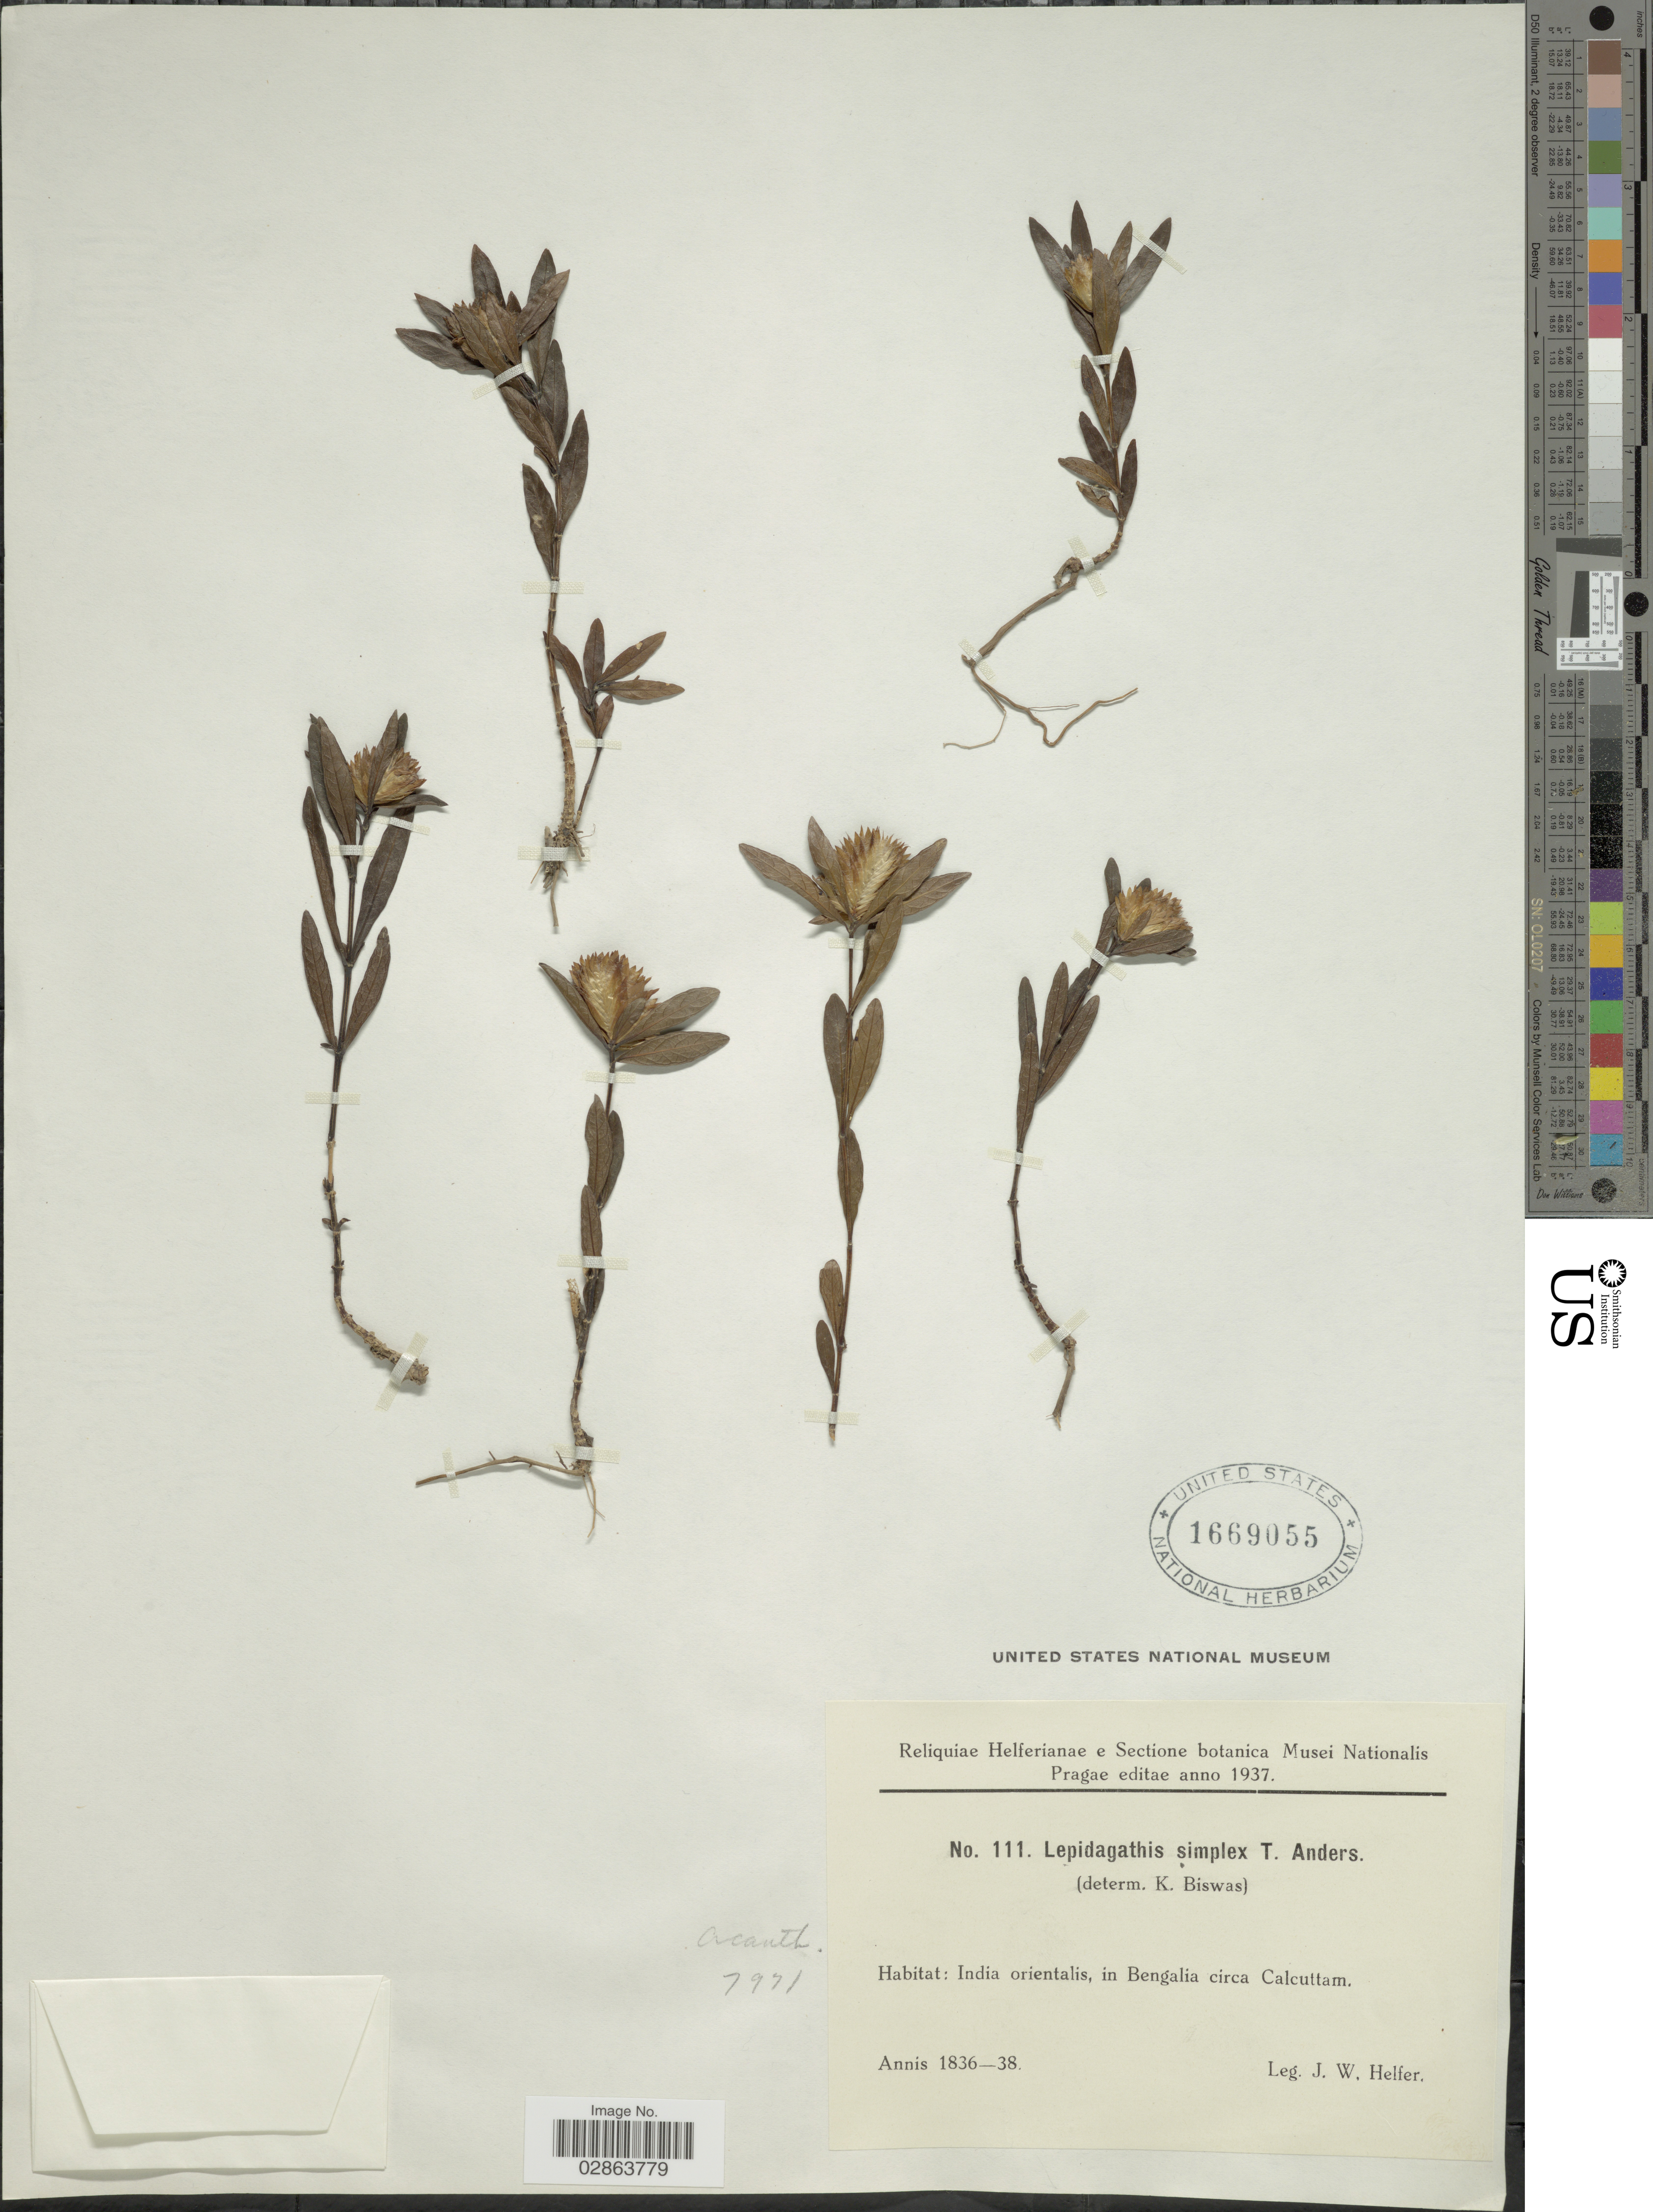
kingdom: Plantae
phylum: Tracheophyta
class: Magnoliopsida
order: Lamiales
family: Acanthaceae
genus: Lepidagathis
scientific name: Lepidagathis simplex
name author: T. Anderson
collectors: J. W. Helfer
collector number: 111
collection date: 1836/1838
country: India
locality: India orientalis, in Bengalia circa Calcuttam.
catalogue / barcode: US 1669055